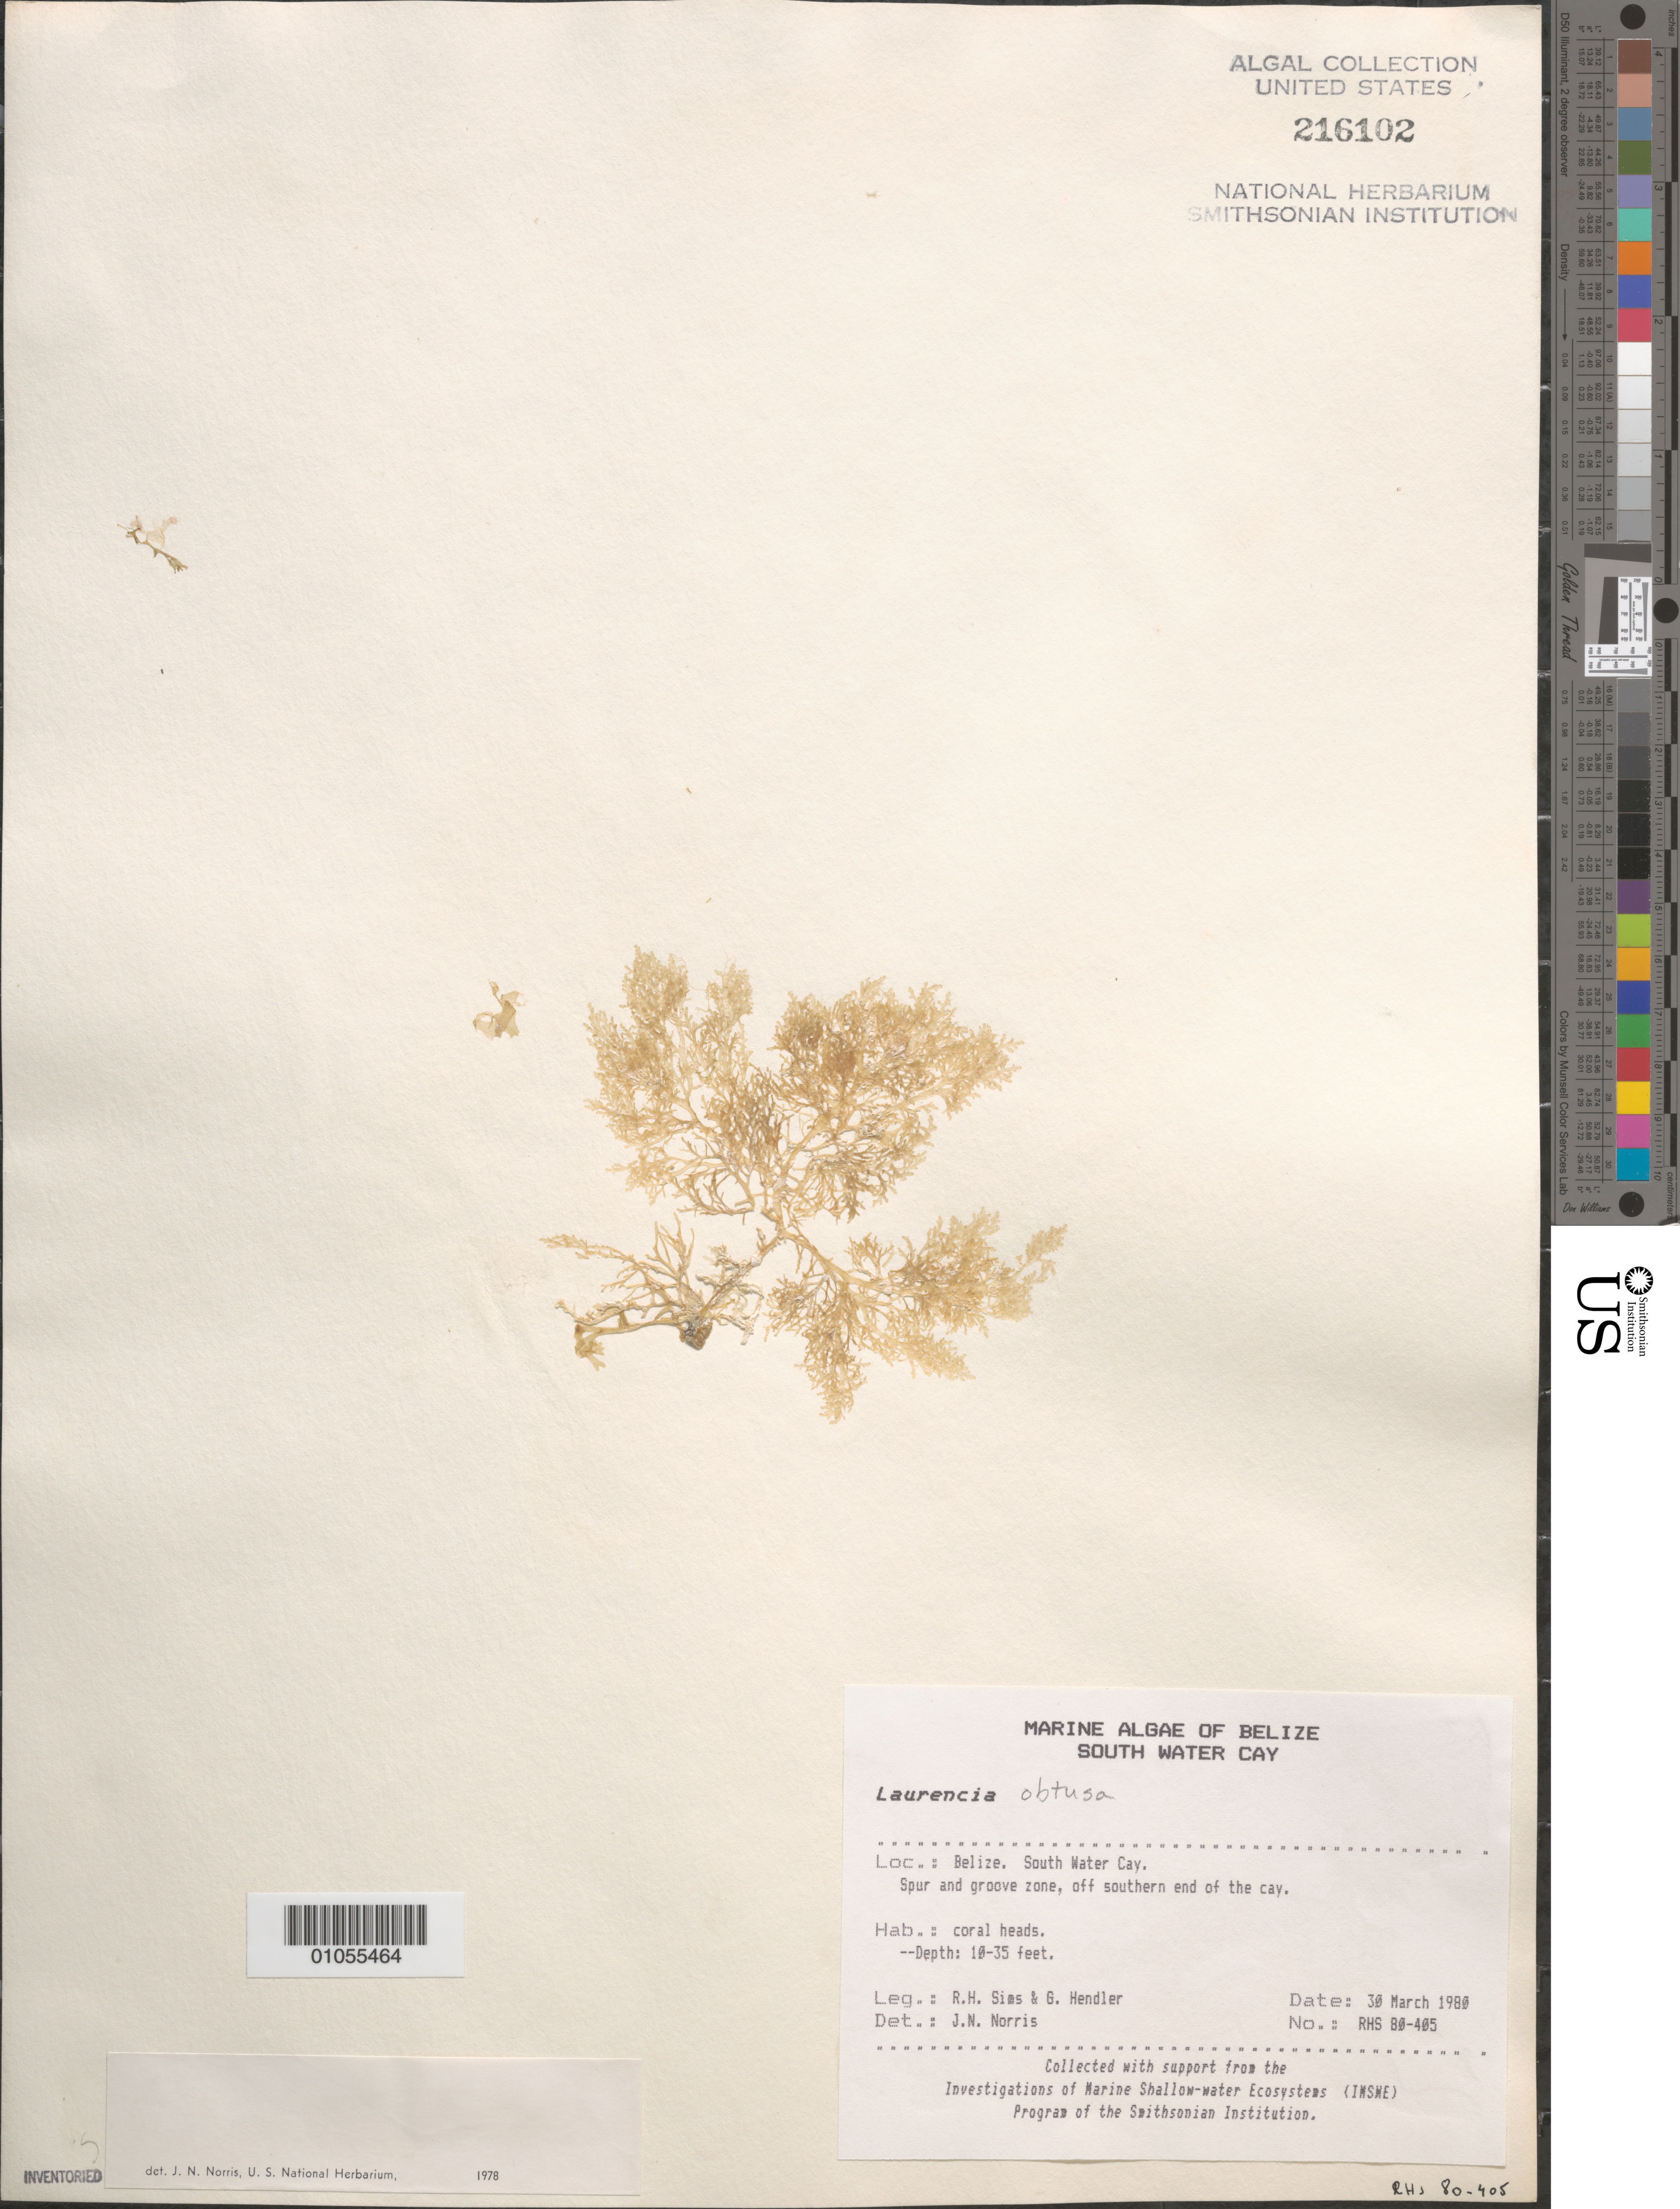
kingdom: Plantae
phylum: Rhodophyta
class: Florideophyceae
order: Ceramiales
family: Rhodomelaceae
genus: Laurencia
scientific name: Laurencia obtusa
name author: (Huds.) J.V.Lamouroux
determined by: Norris, James N.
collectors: R. H. Sims & G. Hendler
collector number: RHS 80-405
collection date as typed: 30 Mar 1980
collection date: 1980-03-30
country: Belize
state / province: Stann Creek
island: South Water Cay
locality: Spur and groove zone off south end of the cay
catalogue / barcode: US 216102